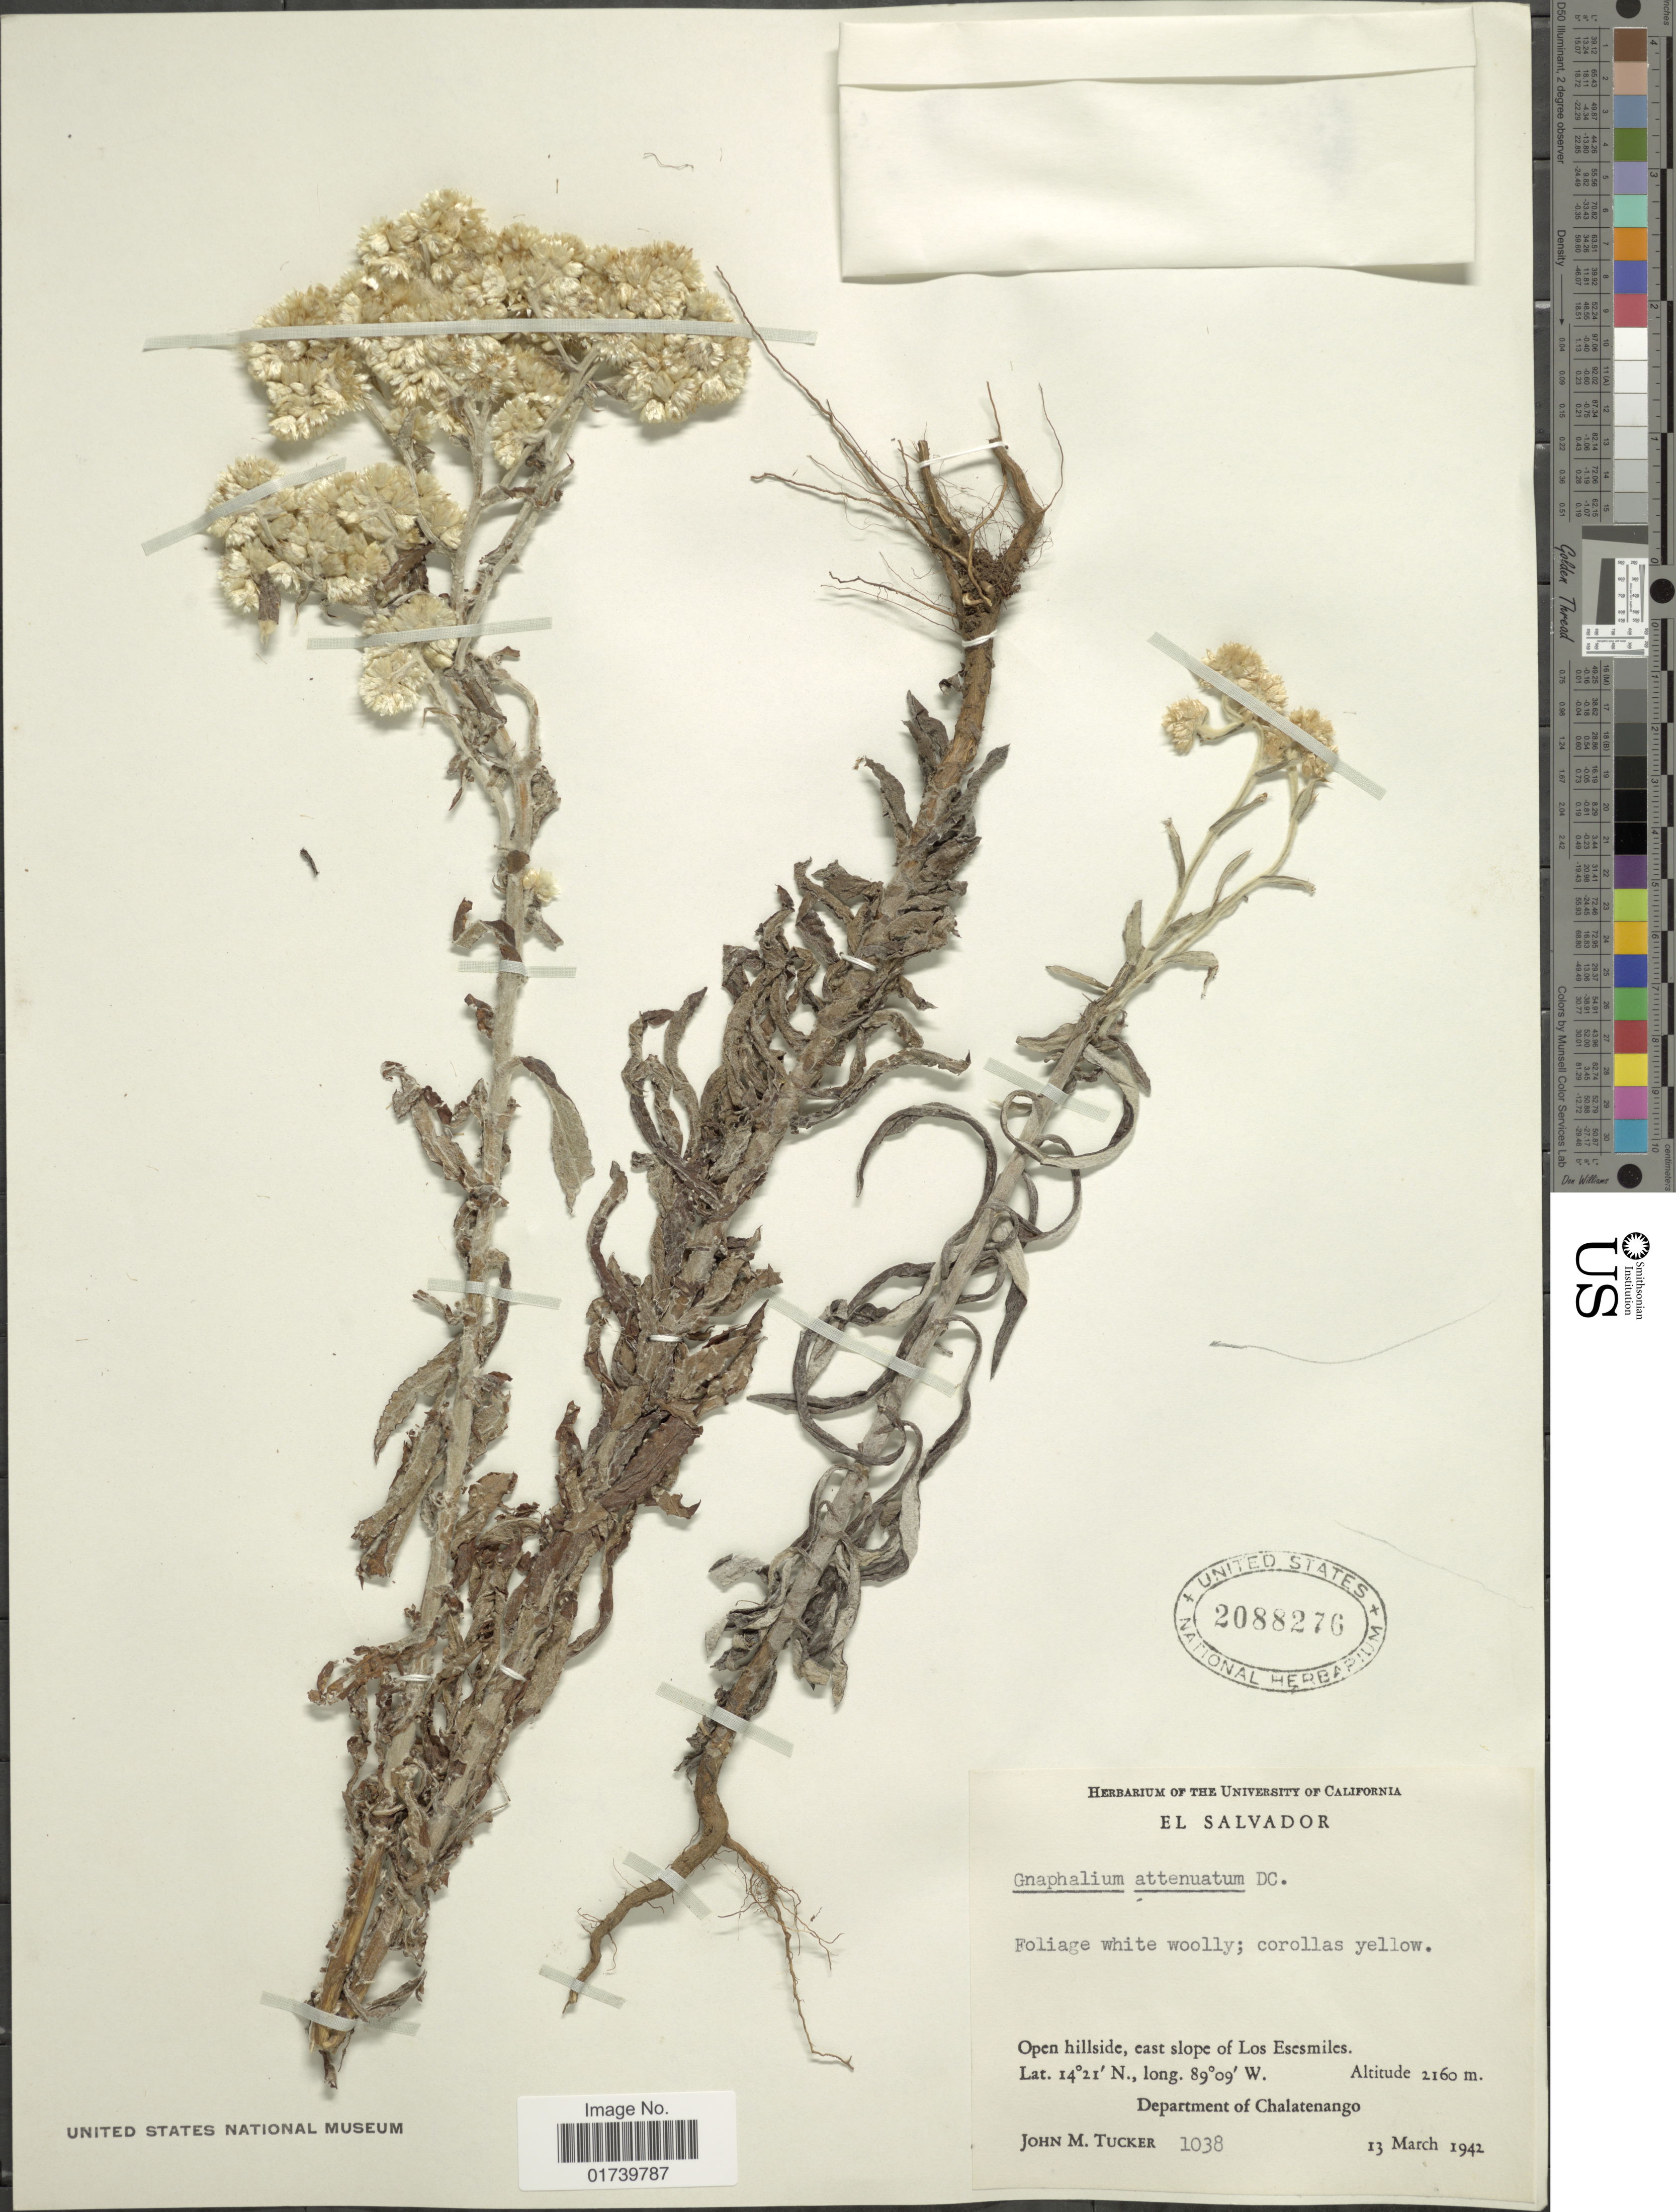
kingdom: Plantae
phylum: Tracheophyta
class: Magnoliopsida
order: Asterales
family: Asteraceae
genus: Pseudognaphalium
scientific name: Pseudognaphalium pruskii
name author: G.L. Nesom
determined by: Nesom, Guy L.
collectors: J. M. Tucker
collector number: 1038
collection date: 1942-03-13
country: El Salvador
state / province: Chalatenango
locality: East slope of Los Esesmiles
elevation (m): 2160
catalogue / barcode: US 2088276